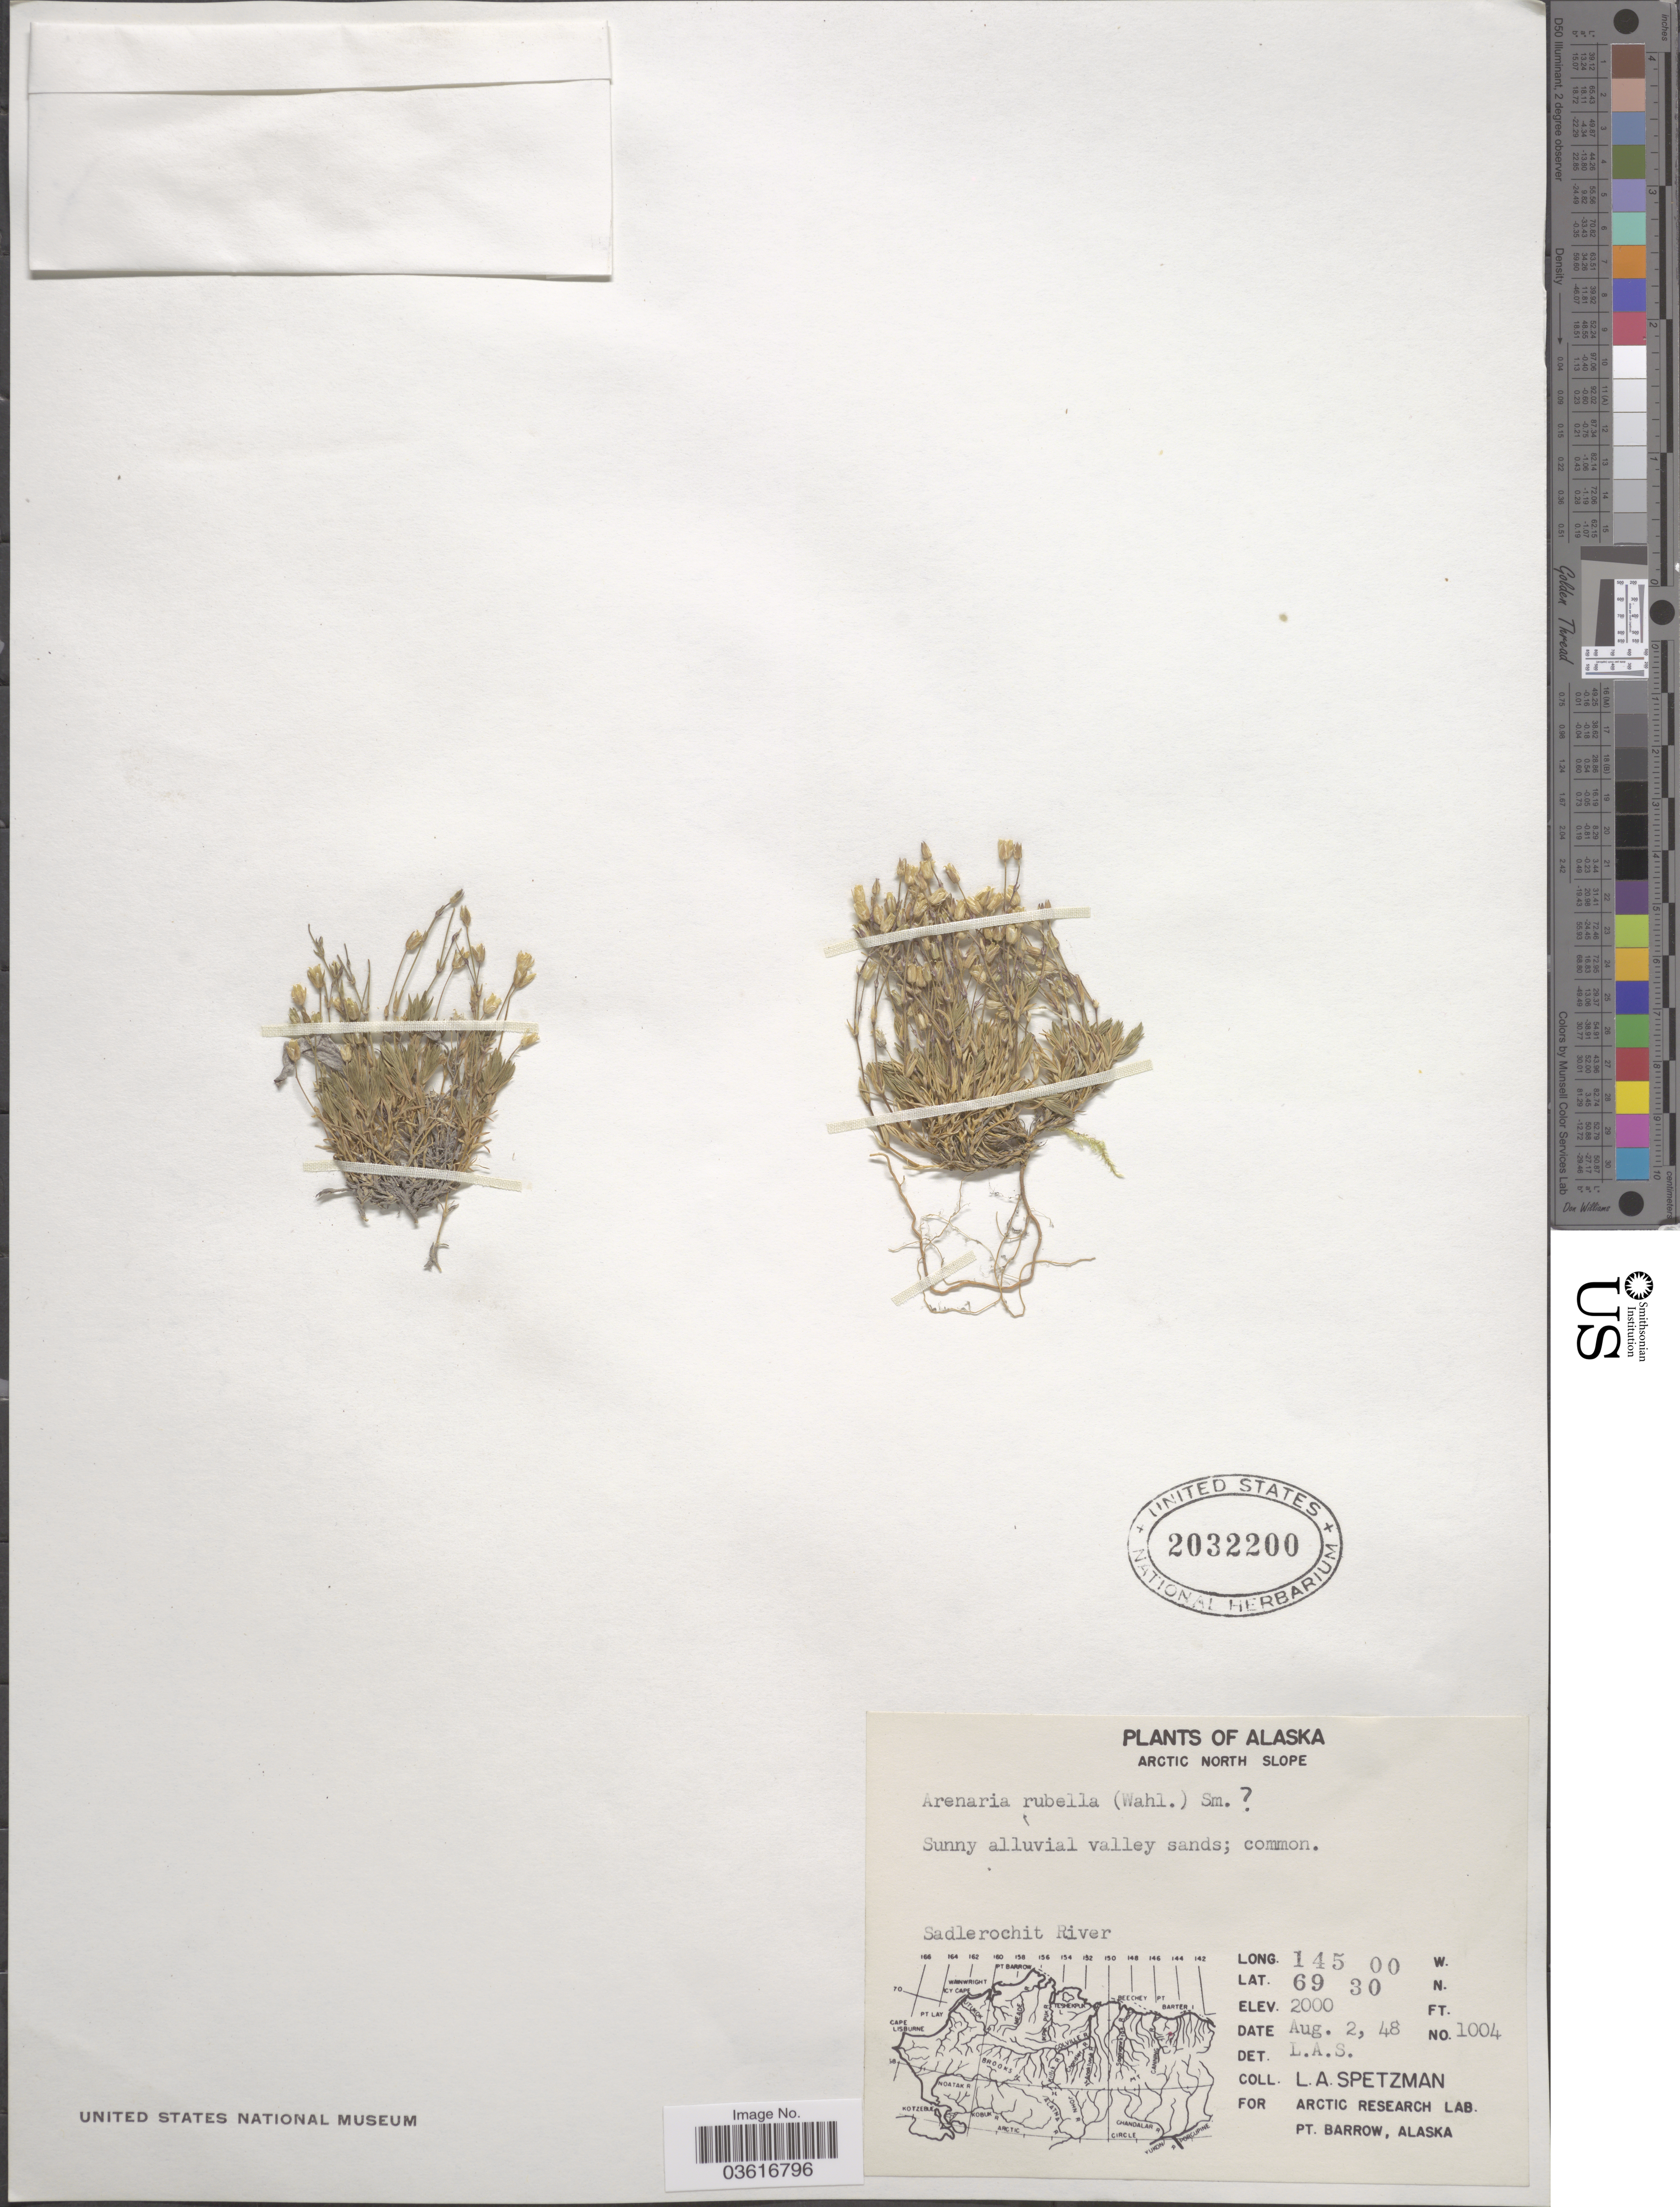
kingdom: Plantae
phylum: Tracheophyta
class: Magnoliopsida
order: Caryophyllales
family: Caryophyllaceae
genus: Minuartia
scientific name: Minuartia rubella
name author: (Wahlenb.) Hiern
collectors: L. Spetzman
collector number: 1004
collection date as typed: Transcribed d/m/y: 2/8/48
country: United States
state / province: Alaska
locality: Arctic North Slope. Sadlerochit River.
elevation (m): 610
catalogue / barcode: US 2032200